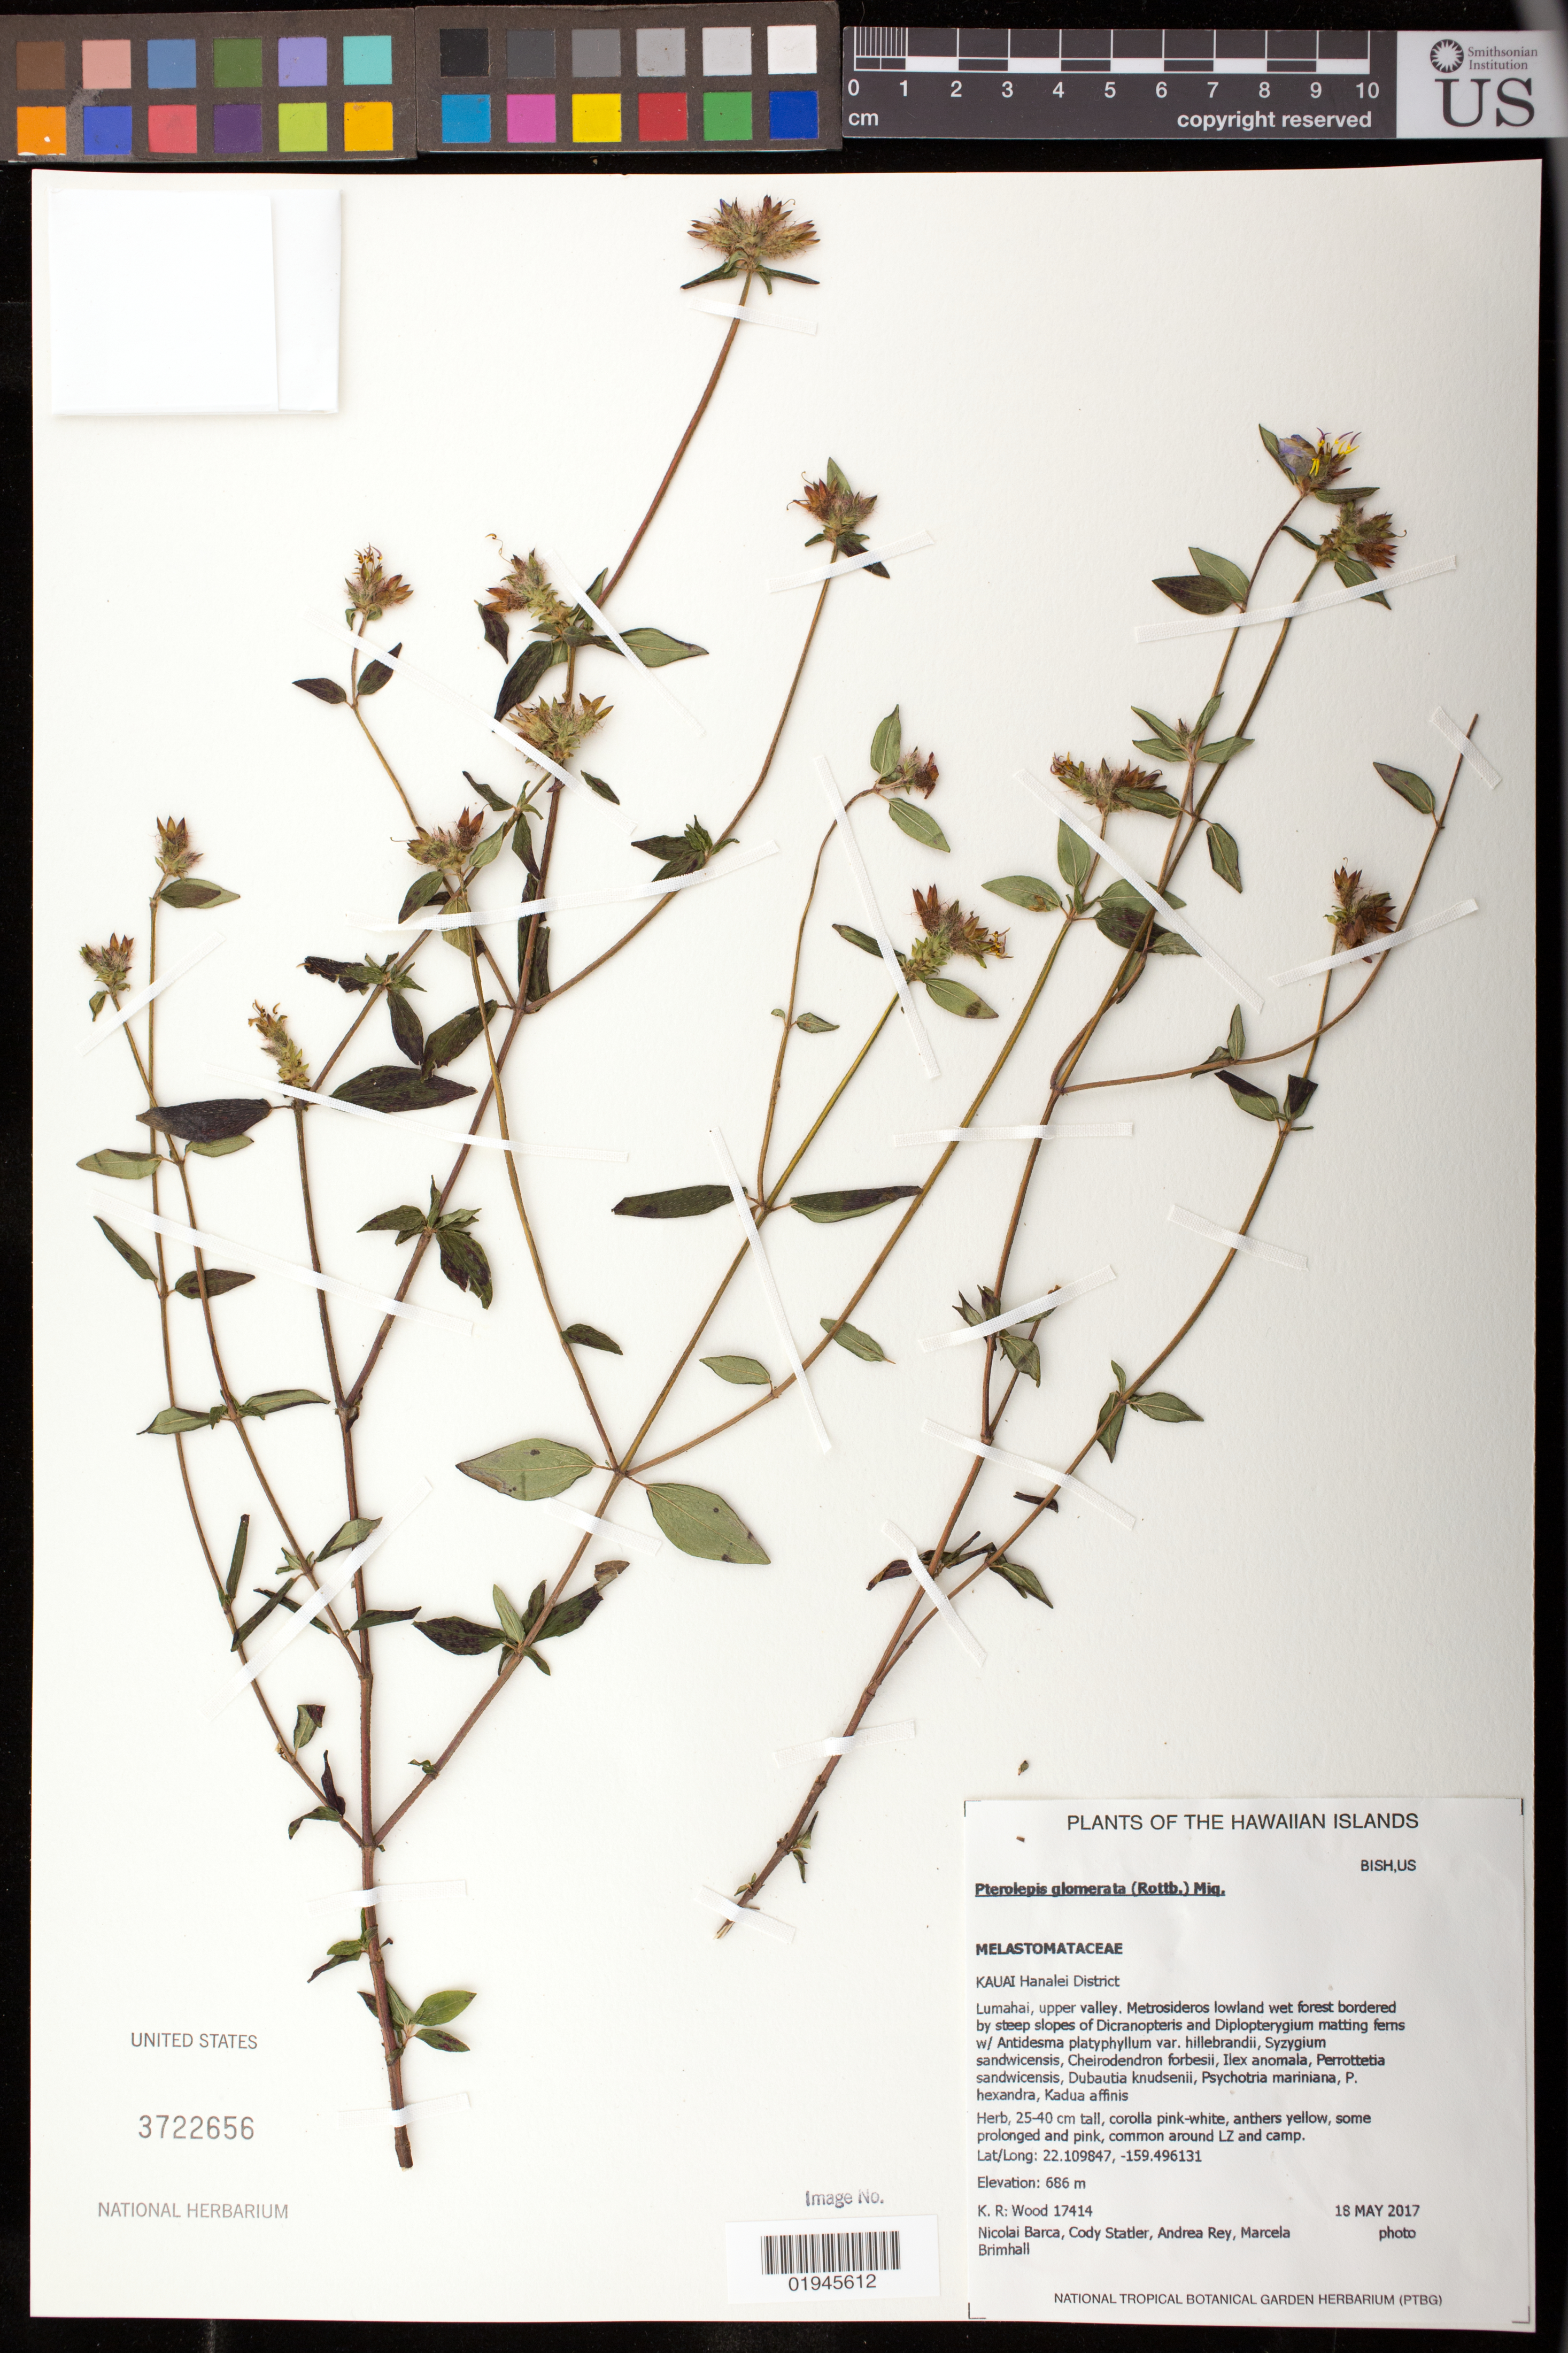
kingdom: Plantae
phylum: Tracheophyta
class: Magnoliopsida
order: Myrtales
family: Melastomataceae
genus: Pterolepis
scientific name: Pterolepis glomerata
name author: (Rottb.) Miq.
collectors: K. R. Wood, N. Barca, C. Statler, A. Rey & M. Brimhall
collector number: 17414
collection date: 2017-05-18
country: United States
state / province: Hawaii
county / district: Kauai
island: Kaua'i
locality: Hanalei District, Lumahai, upper valley.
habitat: Lowland wet forest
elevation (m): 686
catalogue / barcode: US 3722656